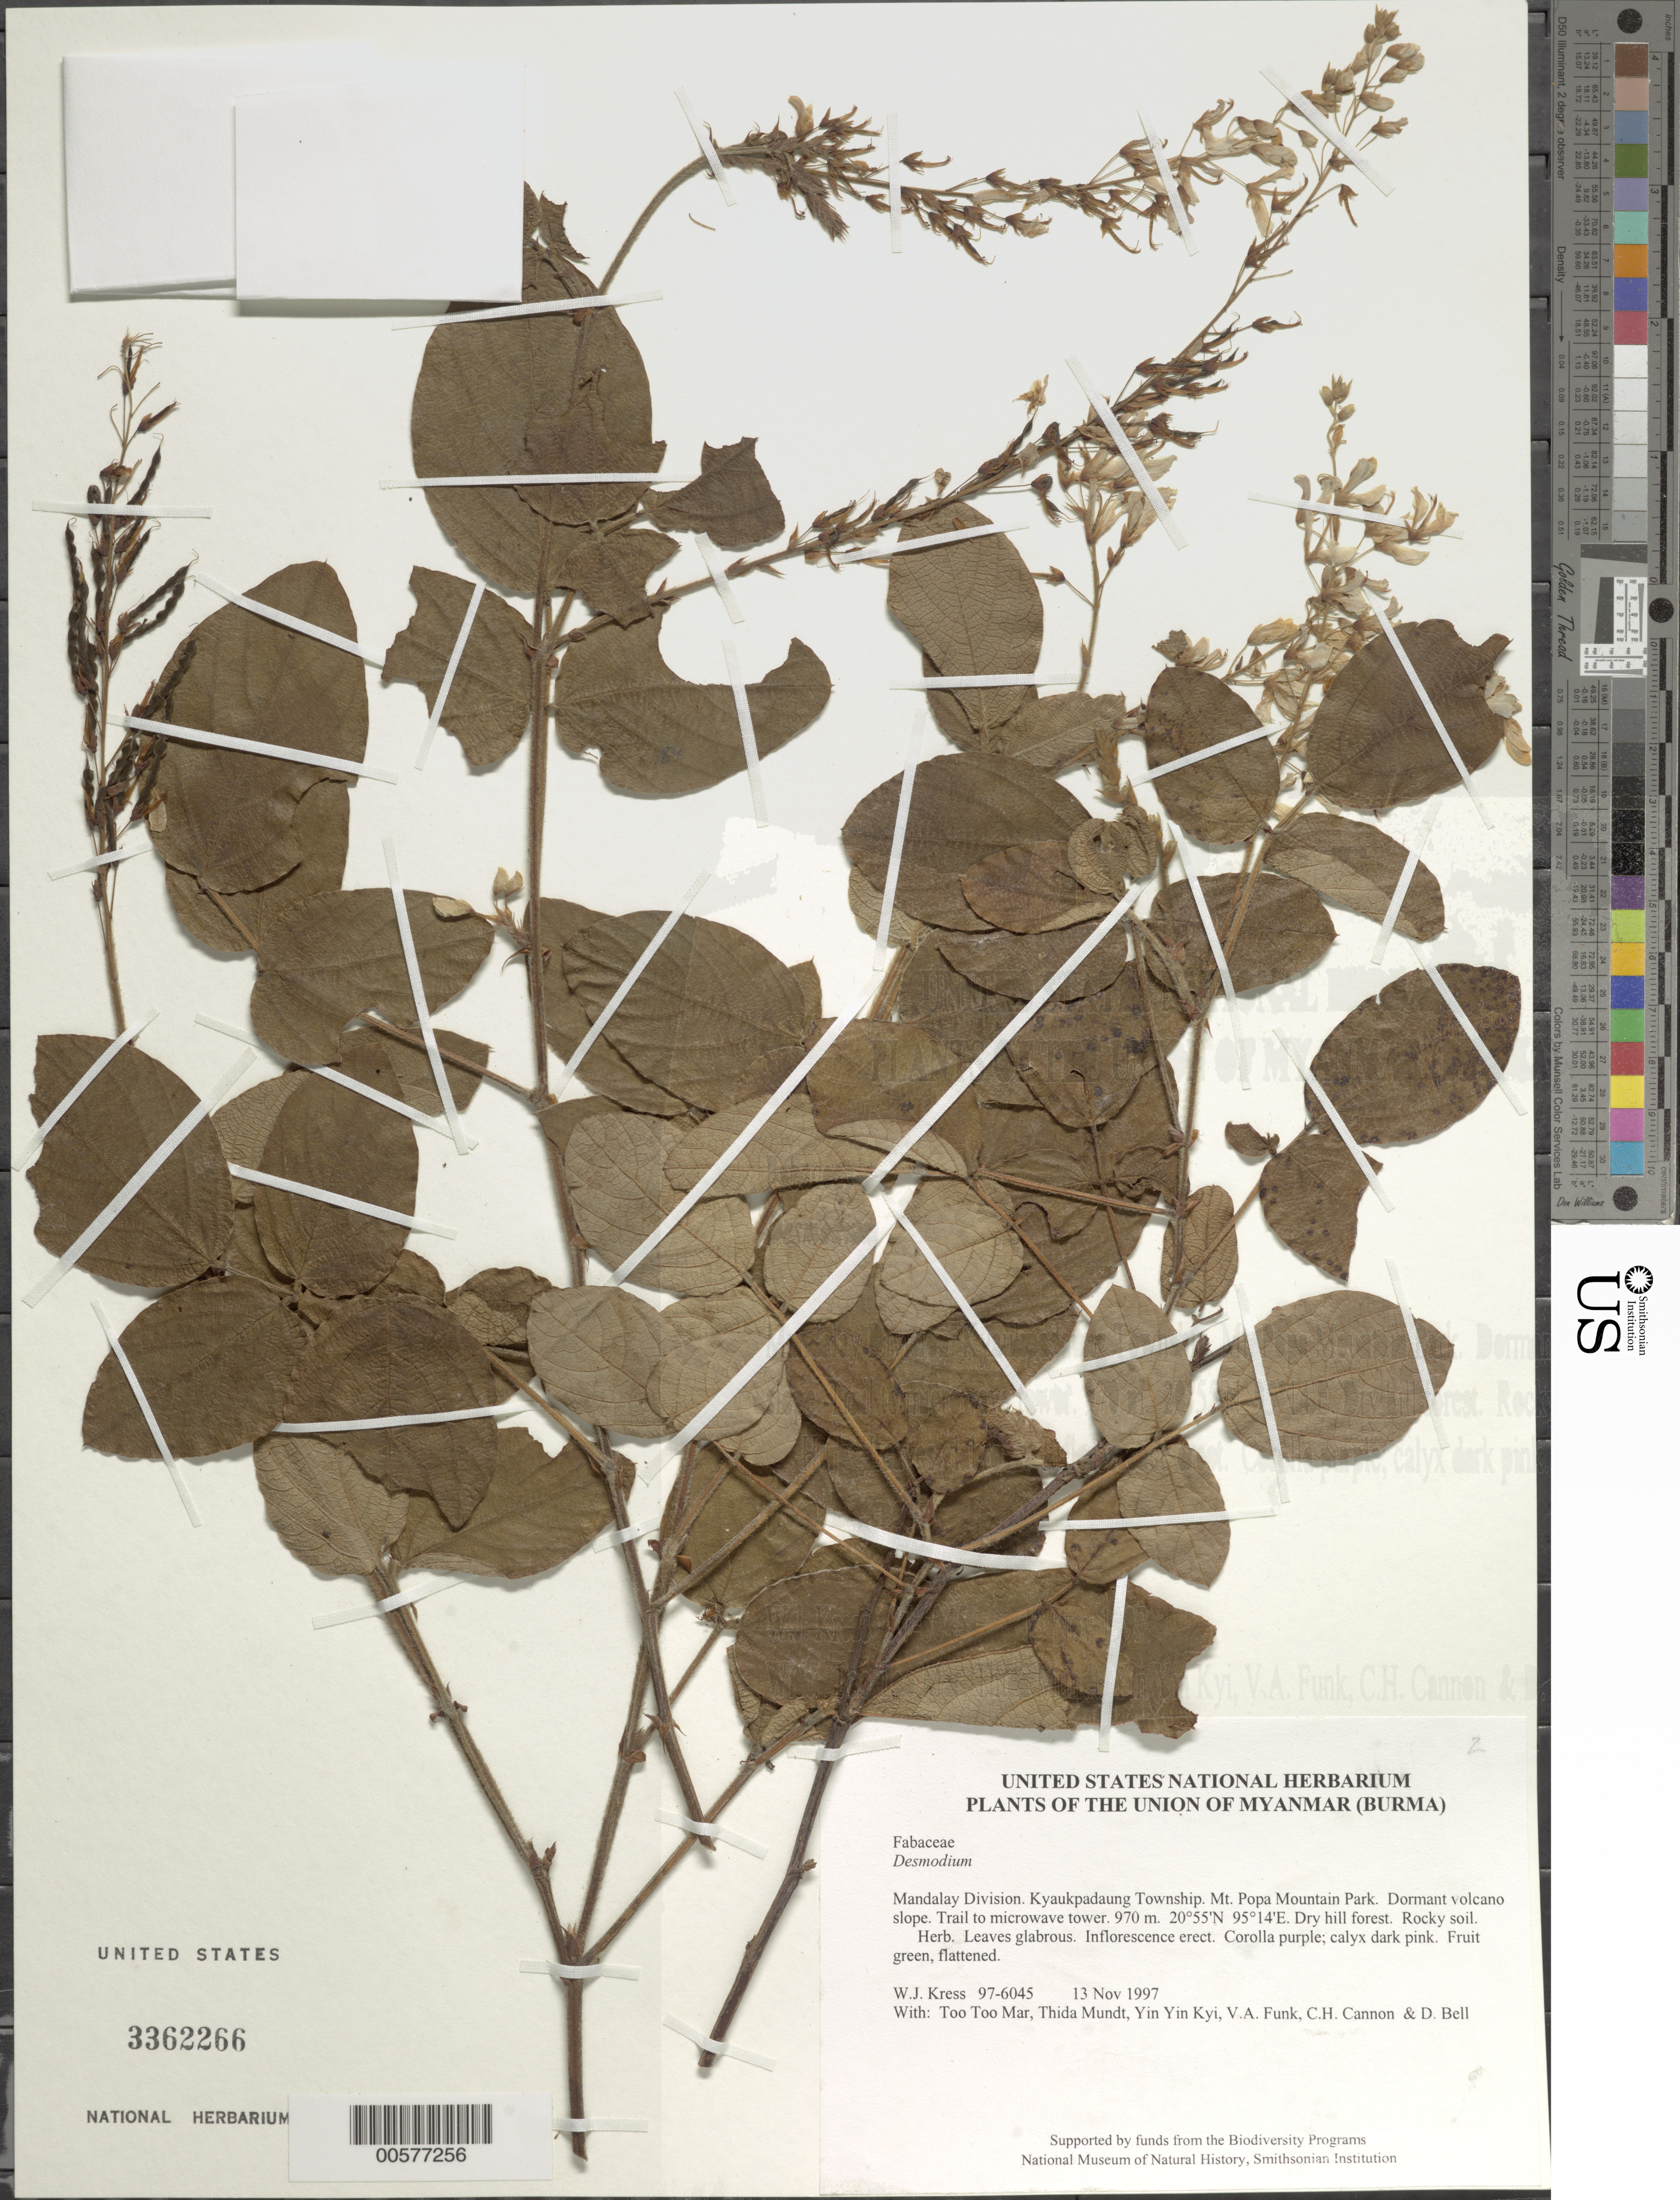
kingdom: Plantae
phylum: Tracheophyta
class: Magnoliopsida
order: Fabales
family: Fabaceae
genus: Desmodium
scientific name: Desmodium sp.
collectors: W. J. Kress, Too Too Mar, T. Mundt, Yin Yin Kyi, V. Funk & C. H. Cannon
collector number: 97-6045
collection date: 1997-11-13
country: Myanmar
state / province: Mandalay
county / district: Kyaukpadaung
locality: Mt. Popa Mountain Park. Dormant volcano slope. Trail to microwave tower.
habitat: Dry hill forest. Rocky soil.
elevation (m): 970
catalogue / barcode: US 3362266